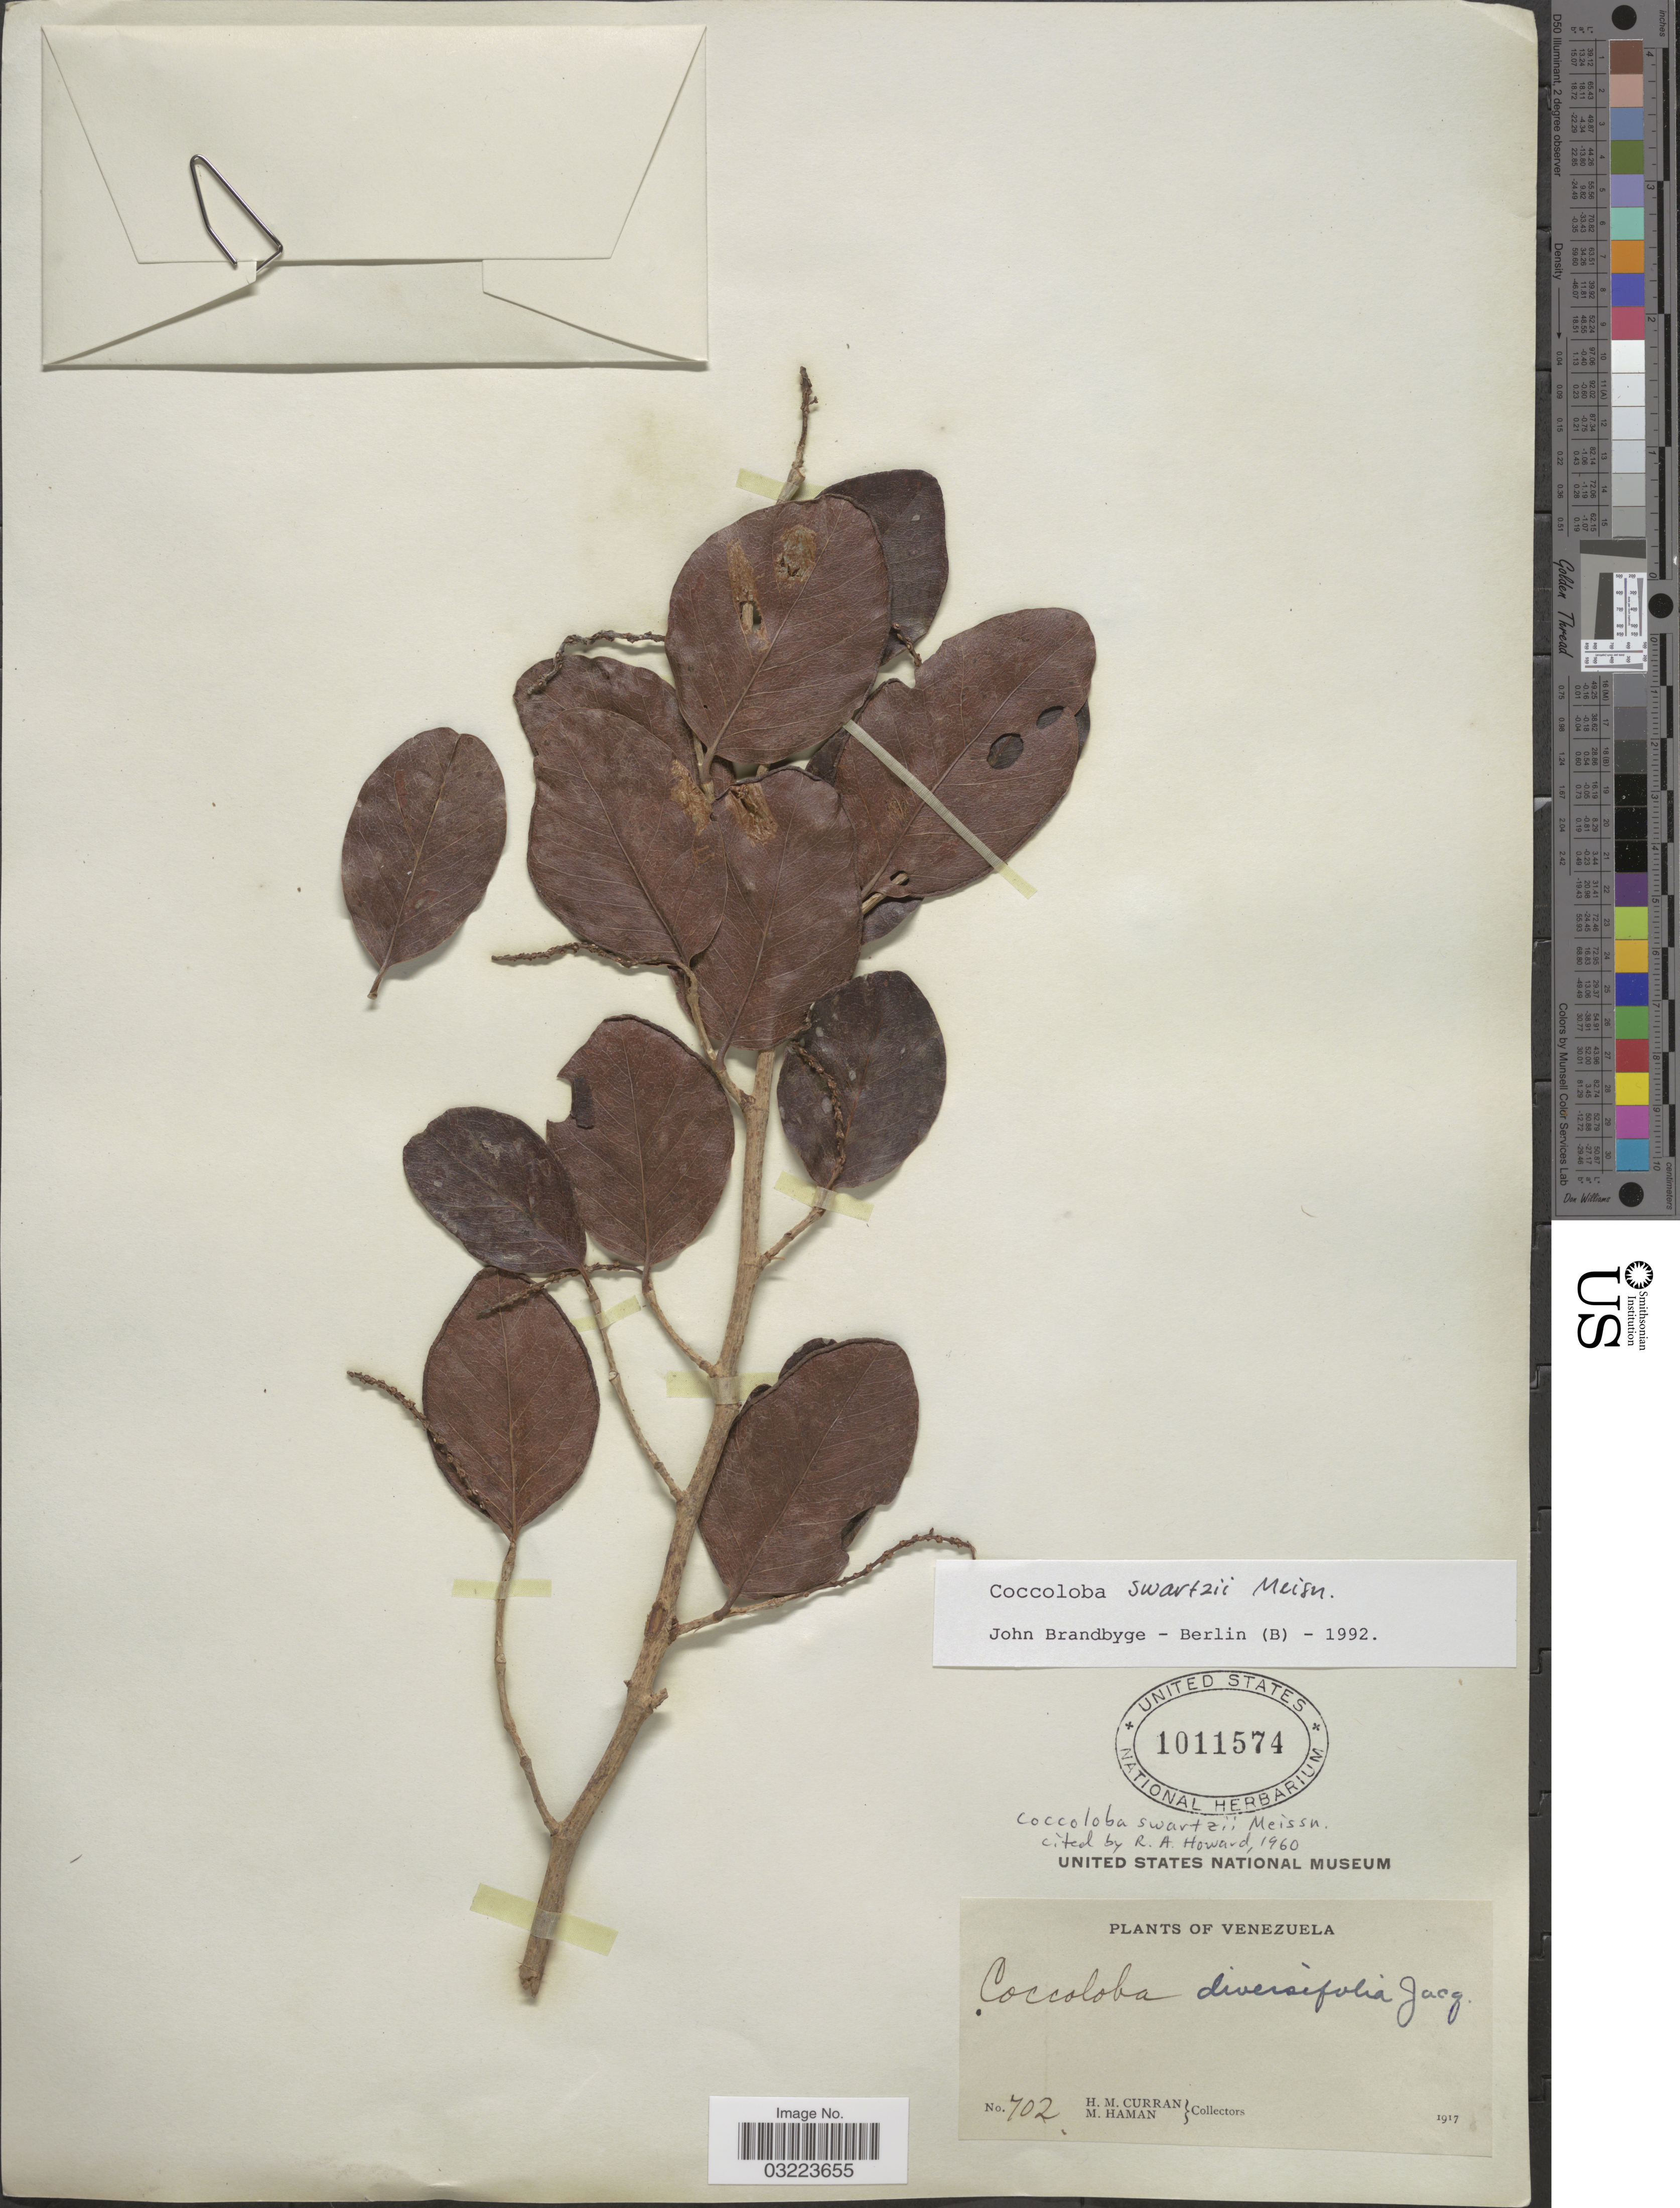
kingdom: Plantae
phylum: Tracheophyta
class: Magnoliopsida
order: Caryophyllales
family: Polygonaceae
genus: Coccoloba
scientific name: Coccoloba swartzii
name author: Meisn.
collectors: H. M. Curran & M. Haman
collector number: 702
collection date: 1917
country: Venezuela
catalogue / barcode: US 1011574